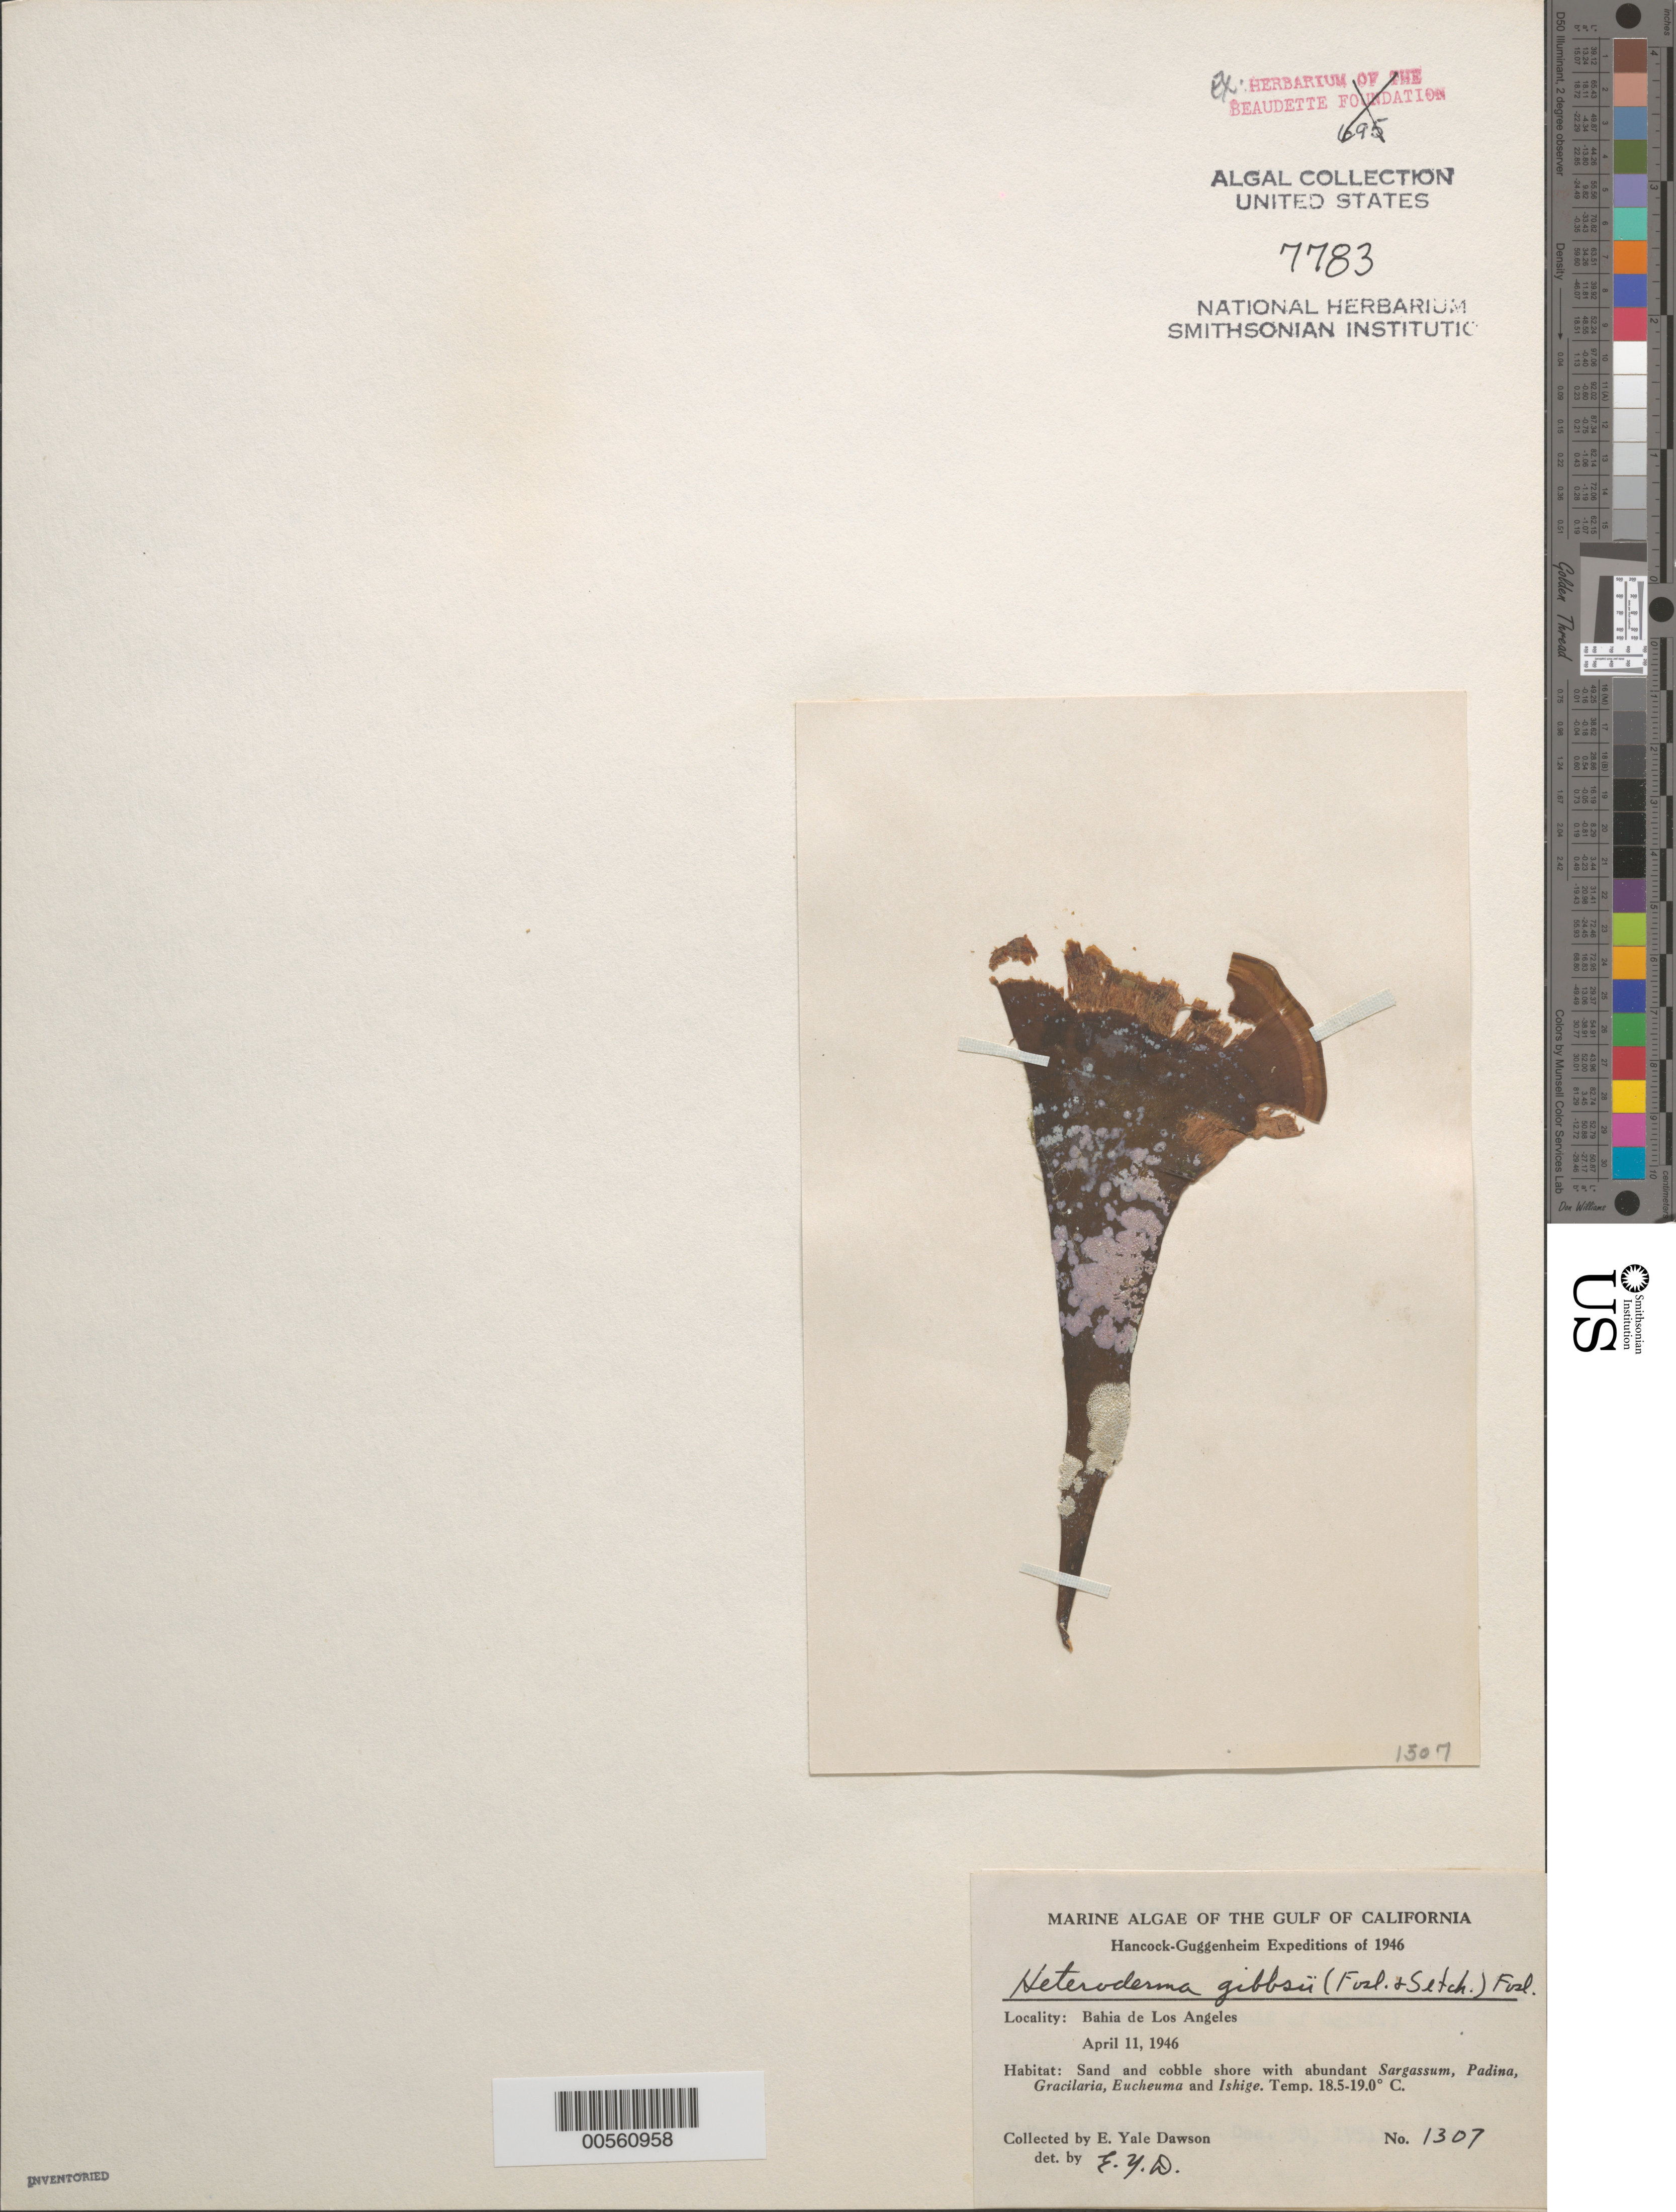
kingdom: Plantae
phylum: Rhodophyta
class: Florideophyceae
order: Corallinales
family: Corallinaceae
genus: Heteroderma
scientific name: Heteroderma gibbsii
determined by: Dawson, E. Y.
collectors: E. Y. Dawson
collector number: EYD 1307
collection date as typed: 11 Apr 1946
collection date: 1946-04-11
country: Mexico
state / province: Baja California Norte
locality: Bahia de Los Angeles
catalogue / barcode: US 7783